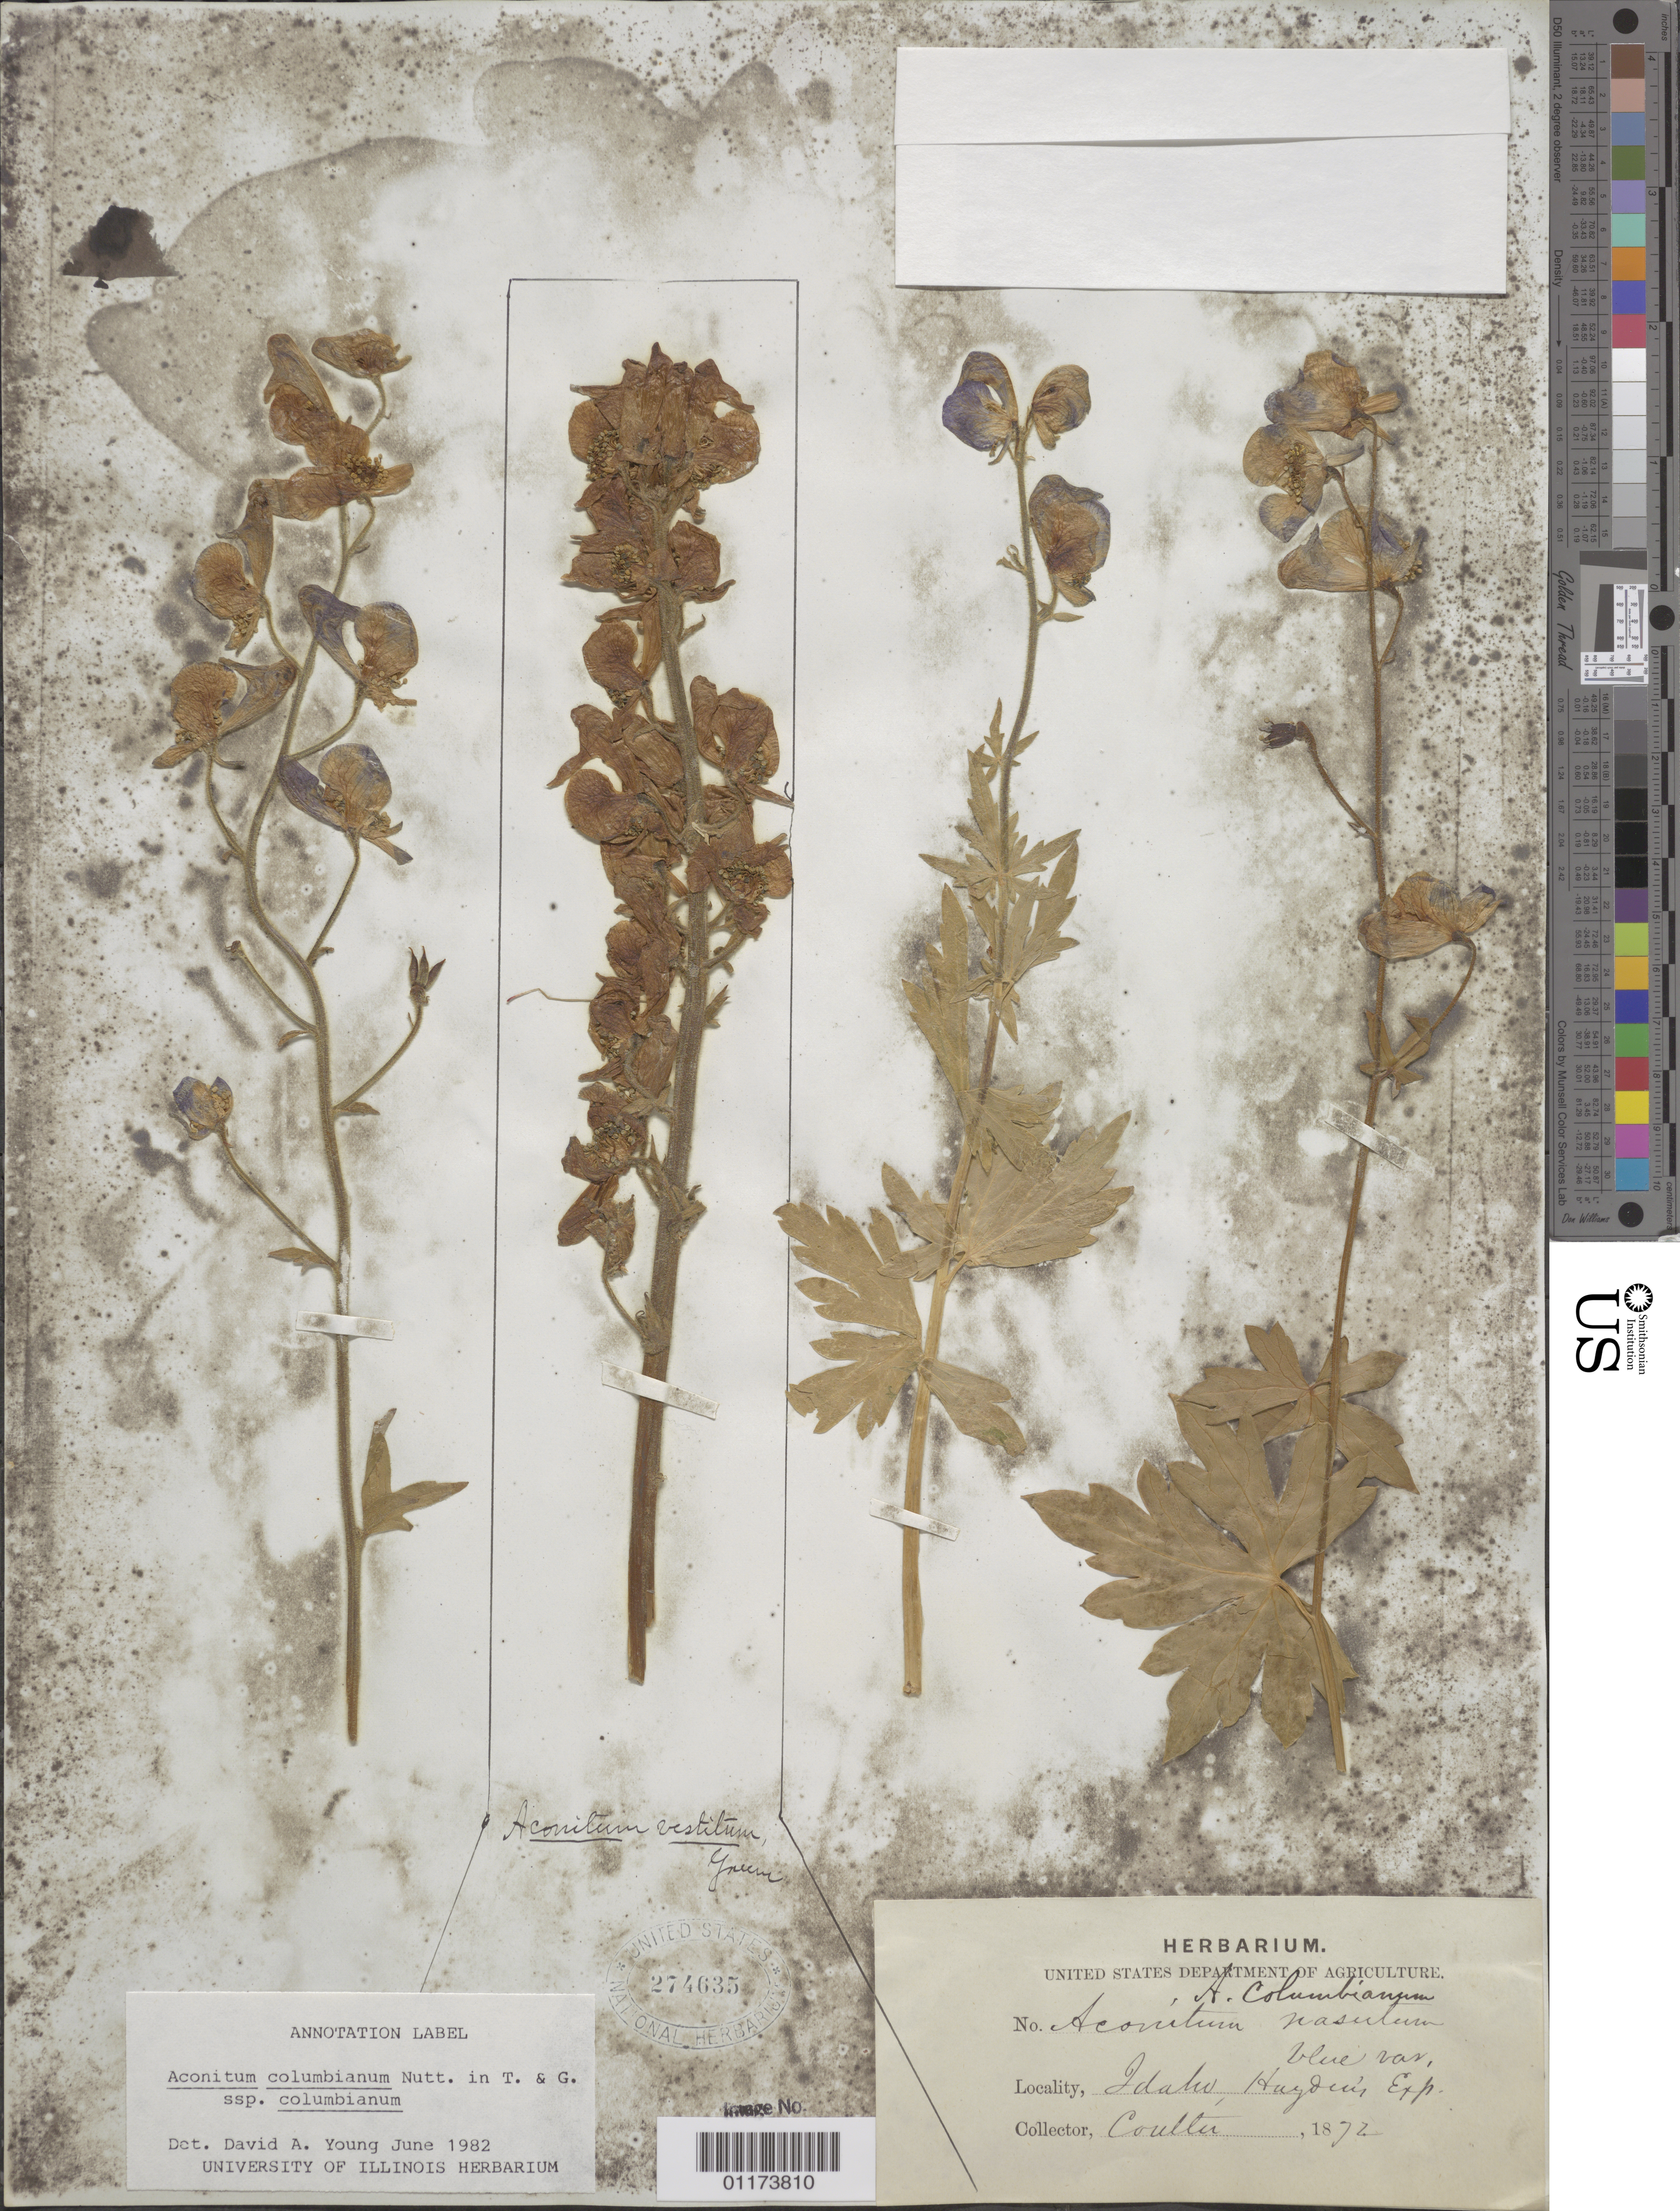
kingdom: Plantae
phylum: Tracheophyta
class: Magnoliopsida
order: Ranunculales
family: Ranunculaceae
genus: Aconitum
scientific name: Aconitum columbianum subsp. columbianum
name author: Nutt.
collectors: J. M. Coulter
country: United States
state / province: Idaho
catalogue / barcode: US 274635